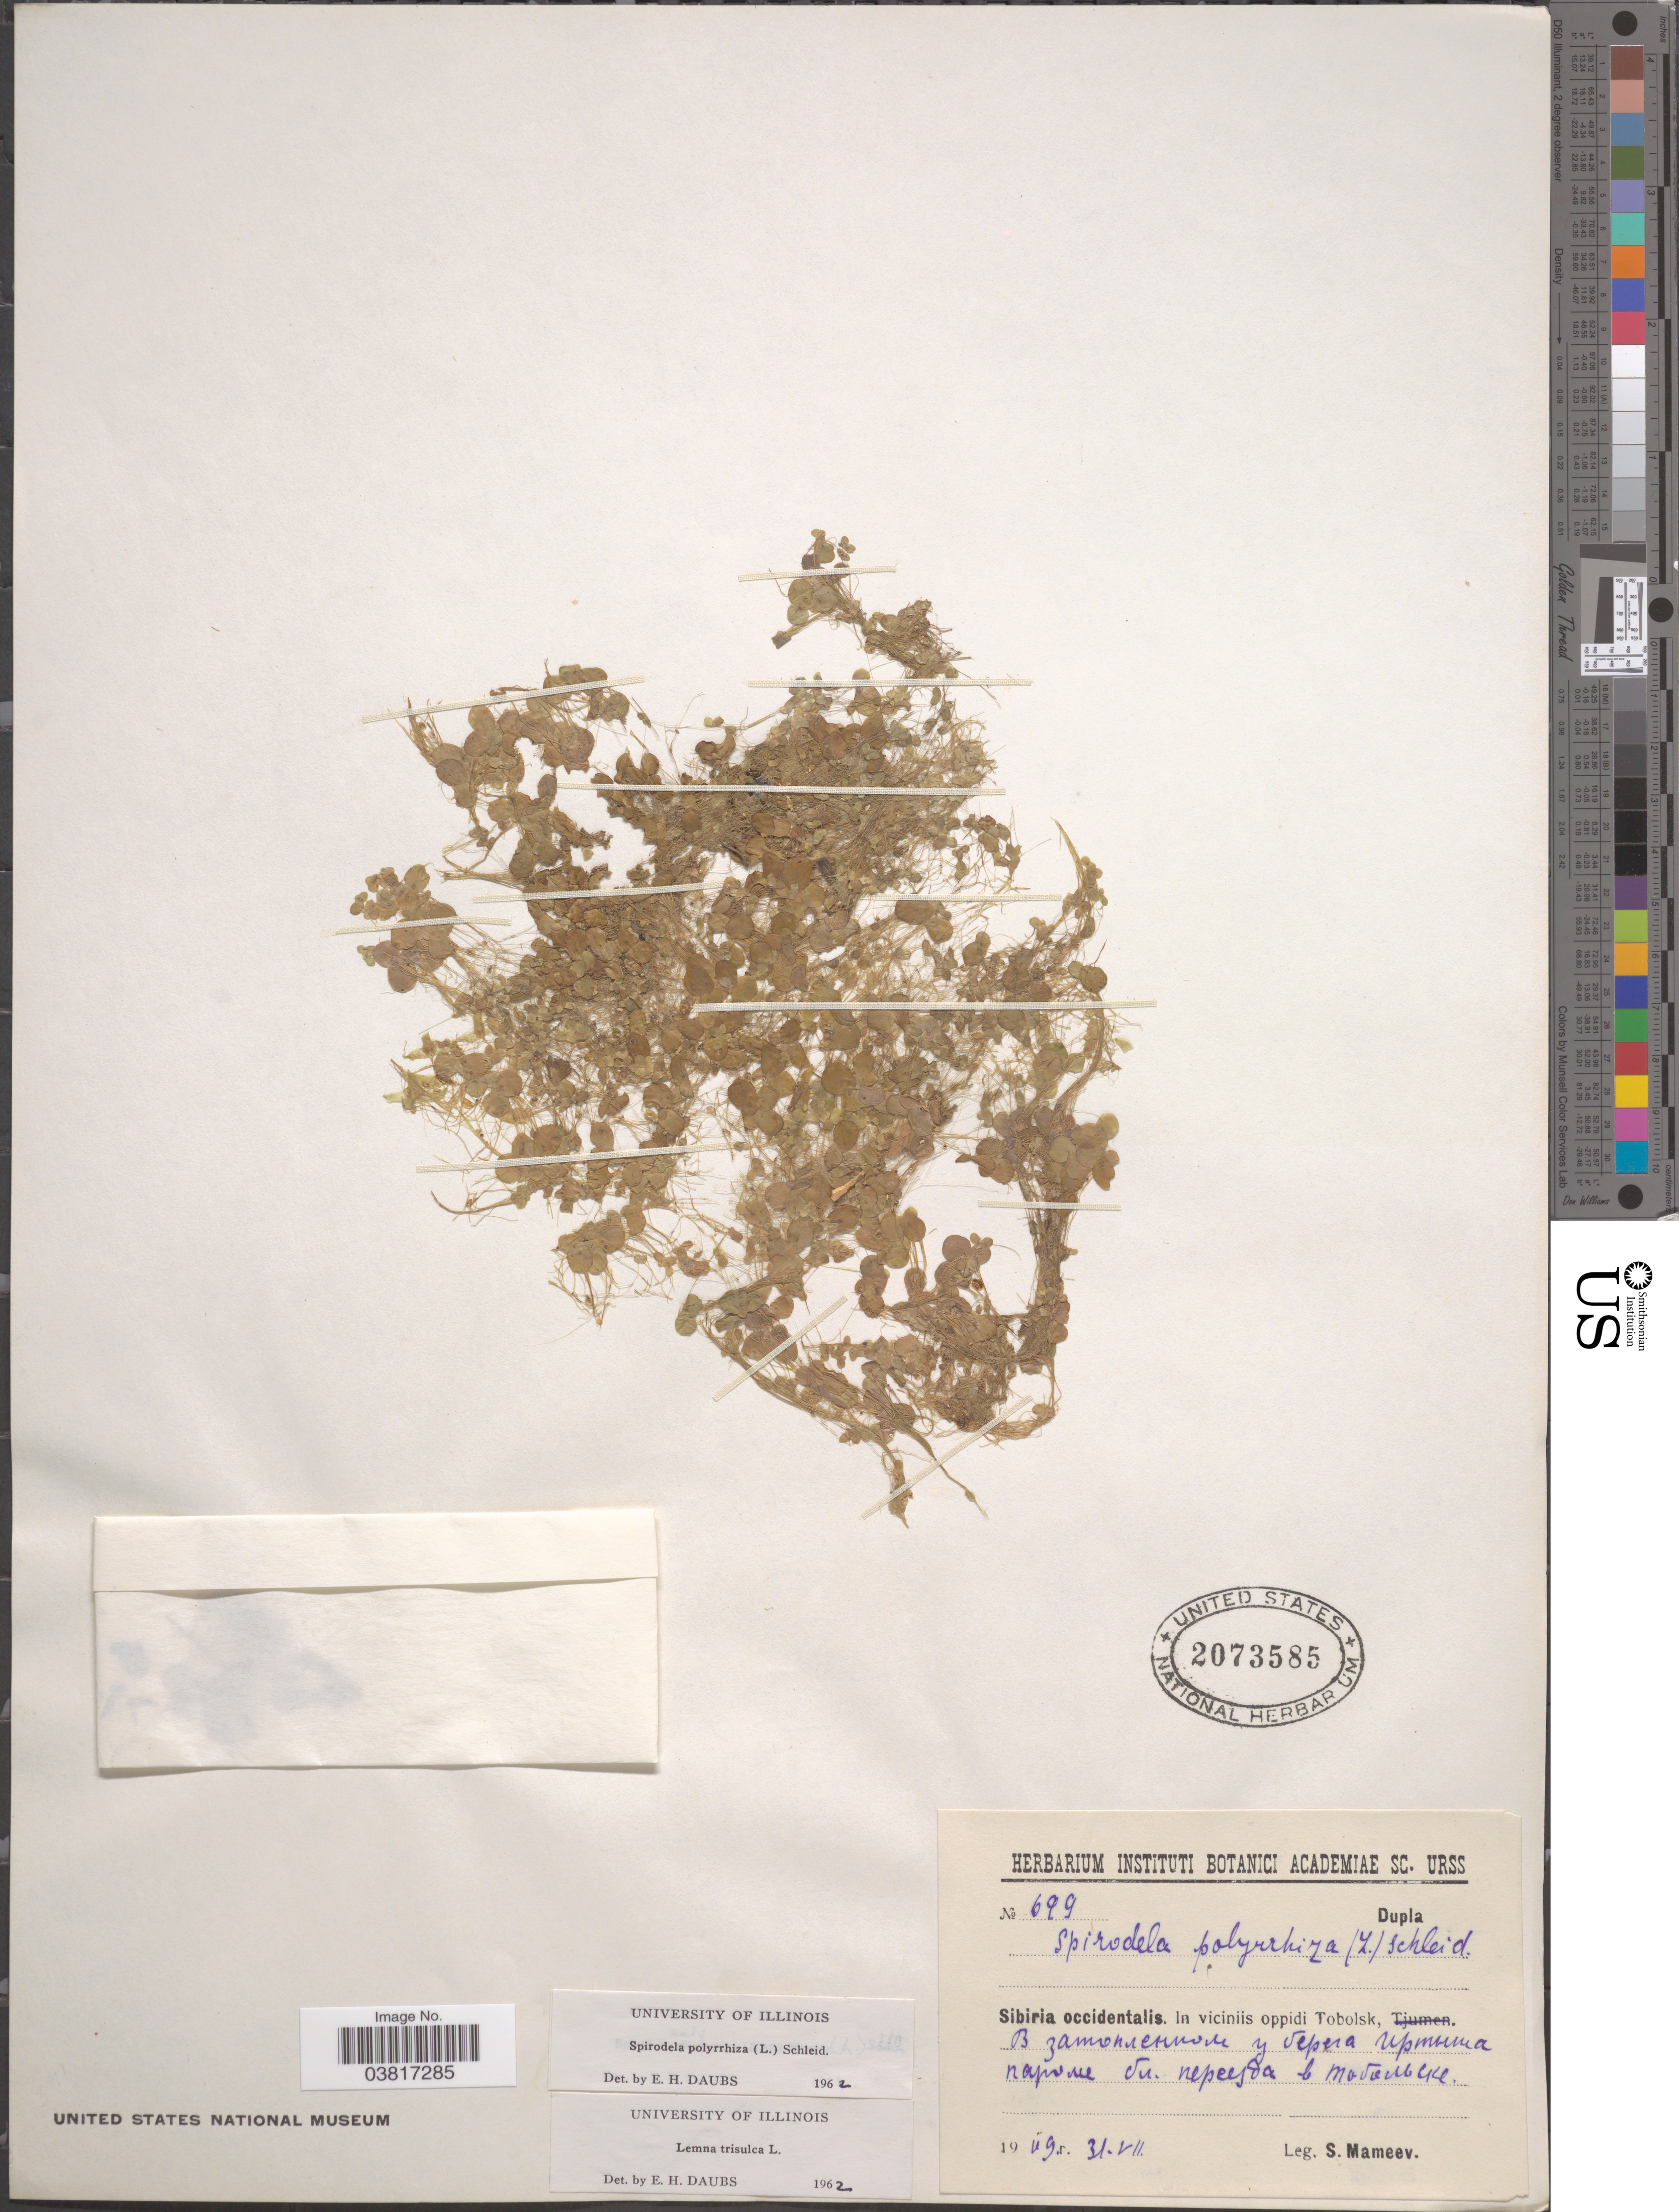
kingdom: Plantae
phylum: Tracheophyta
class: Liliopsida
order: Alismatales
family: Araceae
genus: Spirodela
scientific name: Spirodela polyrrhiza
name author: (L.) Schleid.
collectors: S. Mameev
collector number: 699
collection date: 1919-07-31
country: Russian Federation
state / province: Tyumen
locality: Sibiria occidentalis. in viciniis oppidi Tobolsk, X.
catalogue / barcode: US 2073585